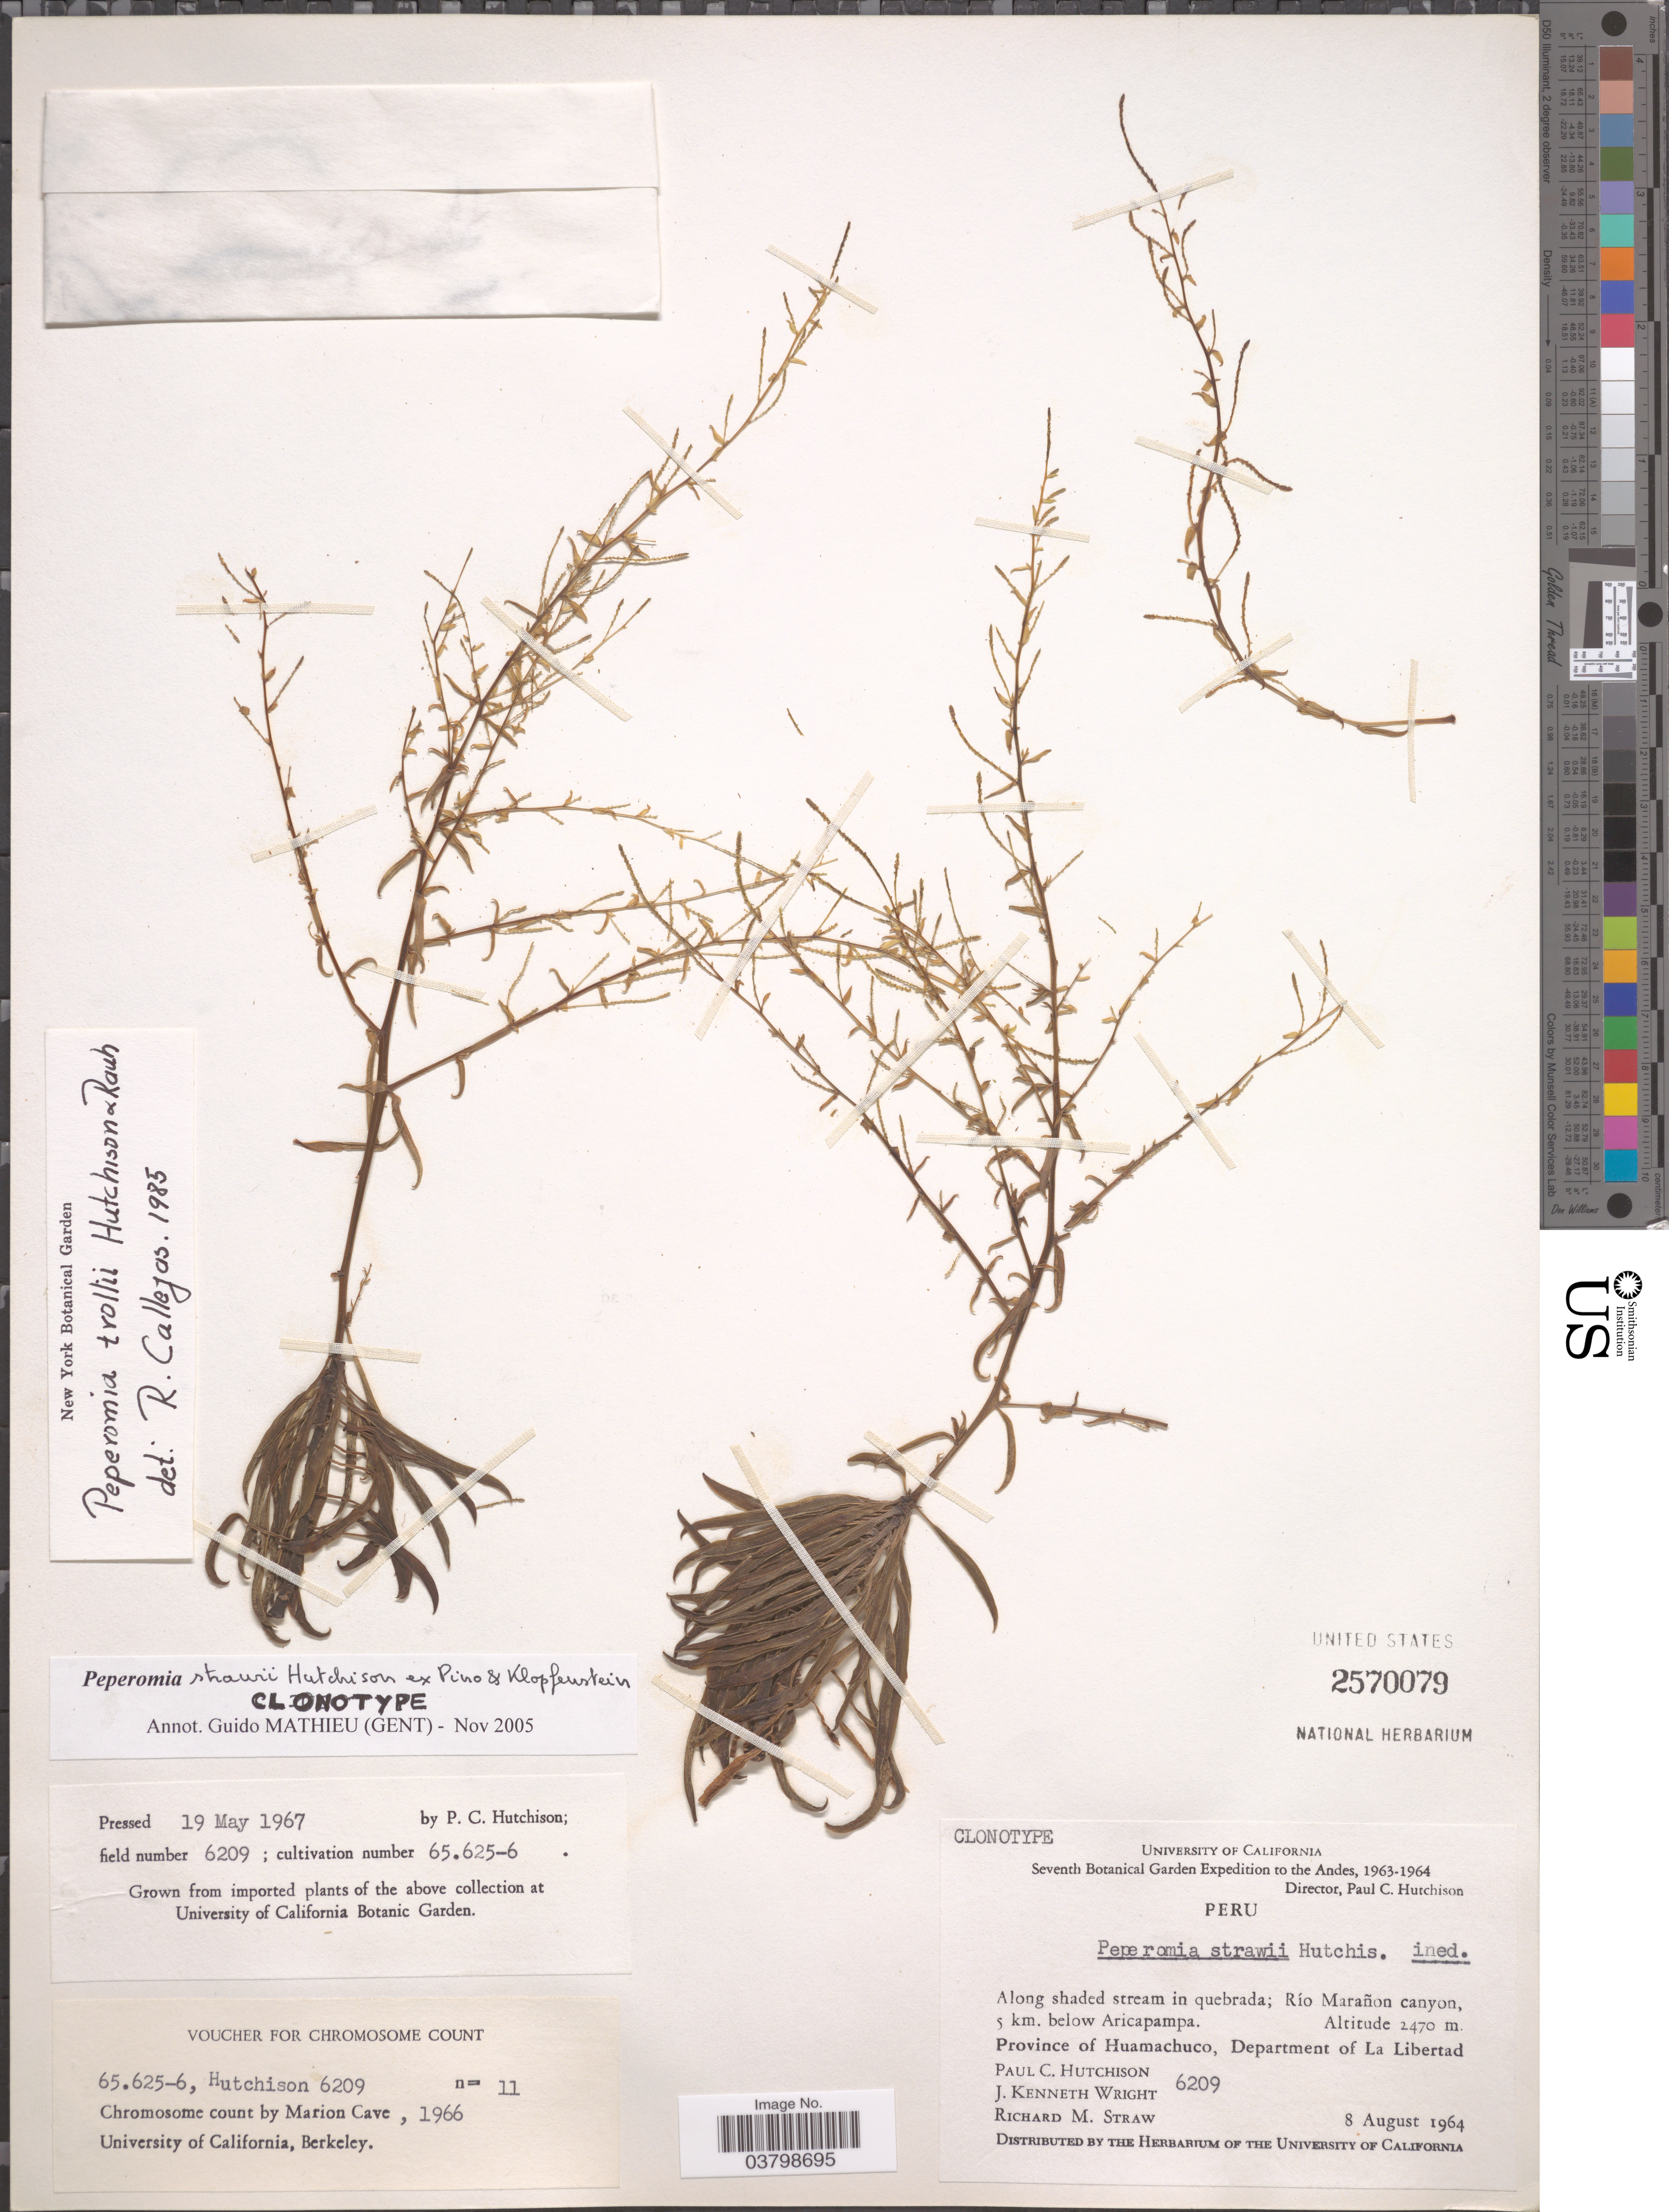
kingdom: Plantae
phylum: Tracheophyta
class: Magnoliopsida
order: Piperales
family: Piperaceae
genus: Peperomia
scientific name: Peperomia strawii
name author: Hutchison ex Pino & Klopf.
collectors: P. C. Hutchison, J. K. Wright & R. M. Straw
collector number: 6209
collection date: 1964-08-08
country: Peru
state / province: La Libertad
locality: The Andes. Río Marañon canyon, 5 km. below Aricapampa. Province of Huamachuco, Department of La Libertad.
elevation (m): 2470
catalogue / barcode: US 2570079